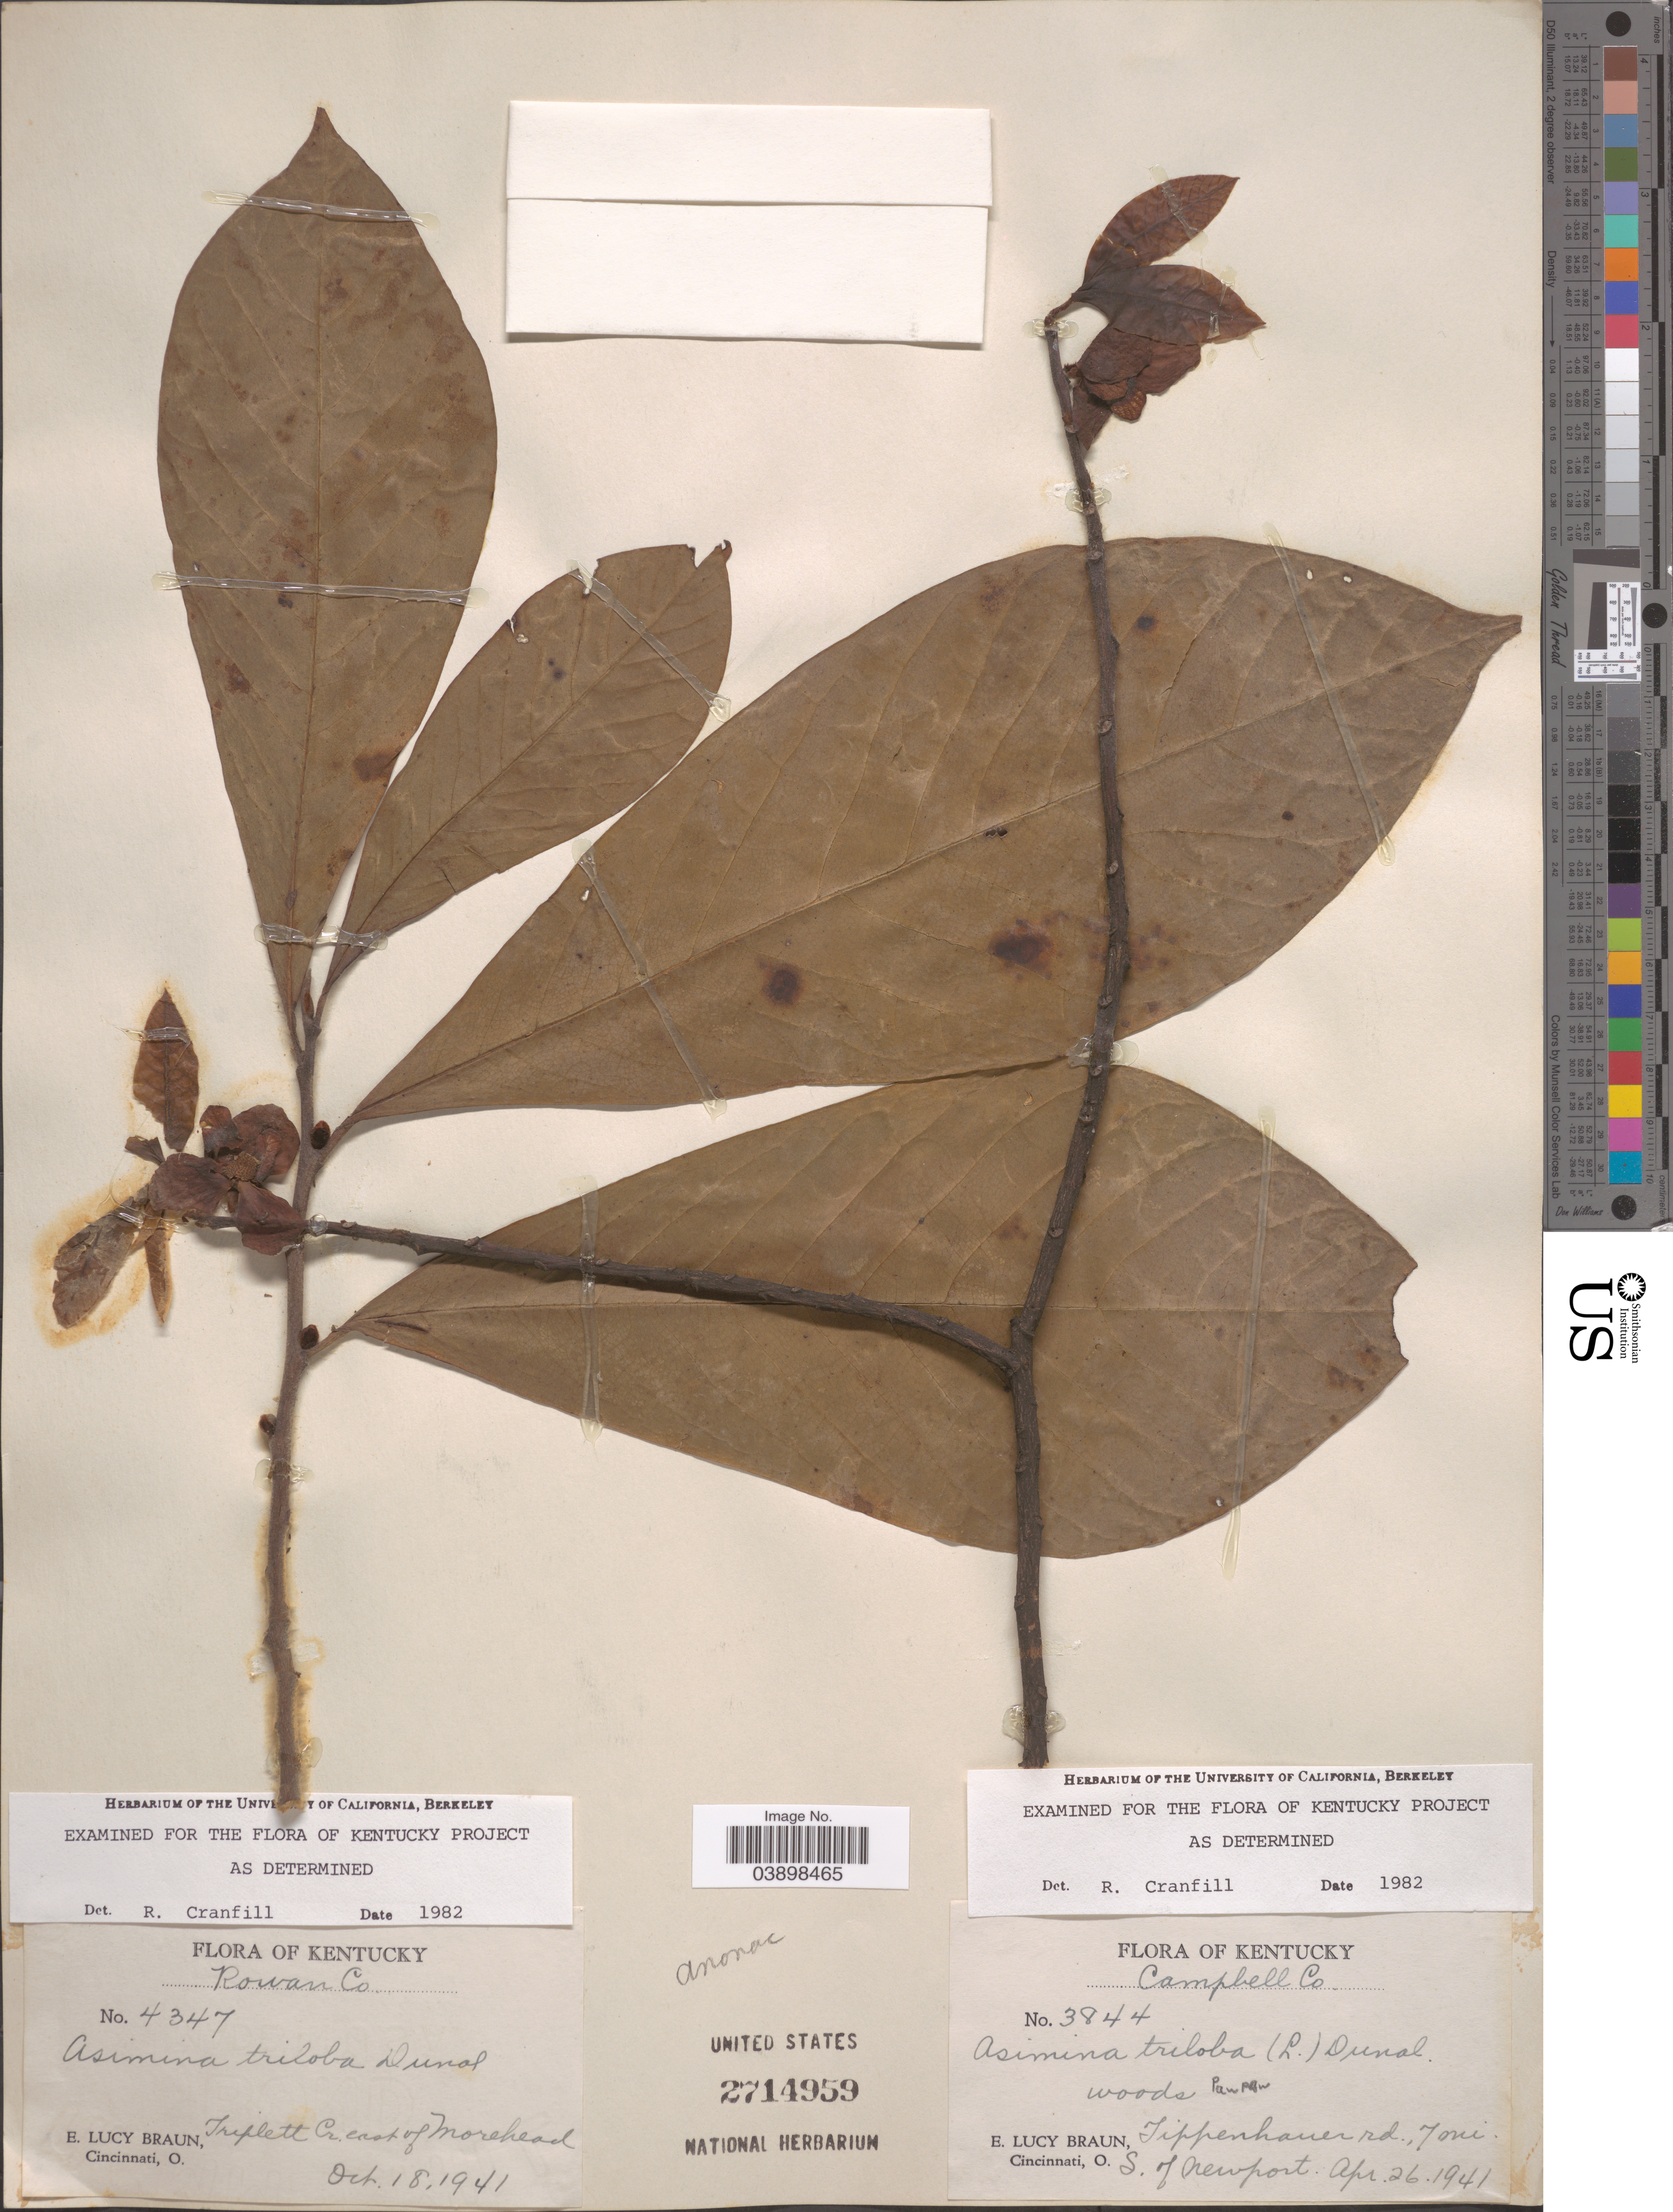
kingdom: Plantae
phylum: Tracheophyta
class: Magnoliopsida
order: Magnoliales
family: Annonaceae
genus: Asimina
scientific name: Asimina triloba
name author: (L.) Dunal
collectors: E. L. Braun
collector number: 3844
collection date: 1941-04-26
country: United States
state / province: Kentucky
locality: Campbell Co. Tippenhauer rd., 7 mi. S. of Newport.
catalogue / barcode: US 2714959-2